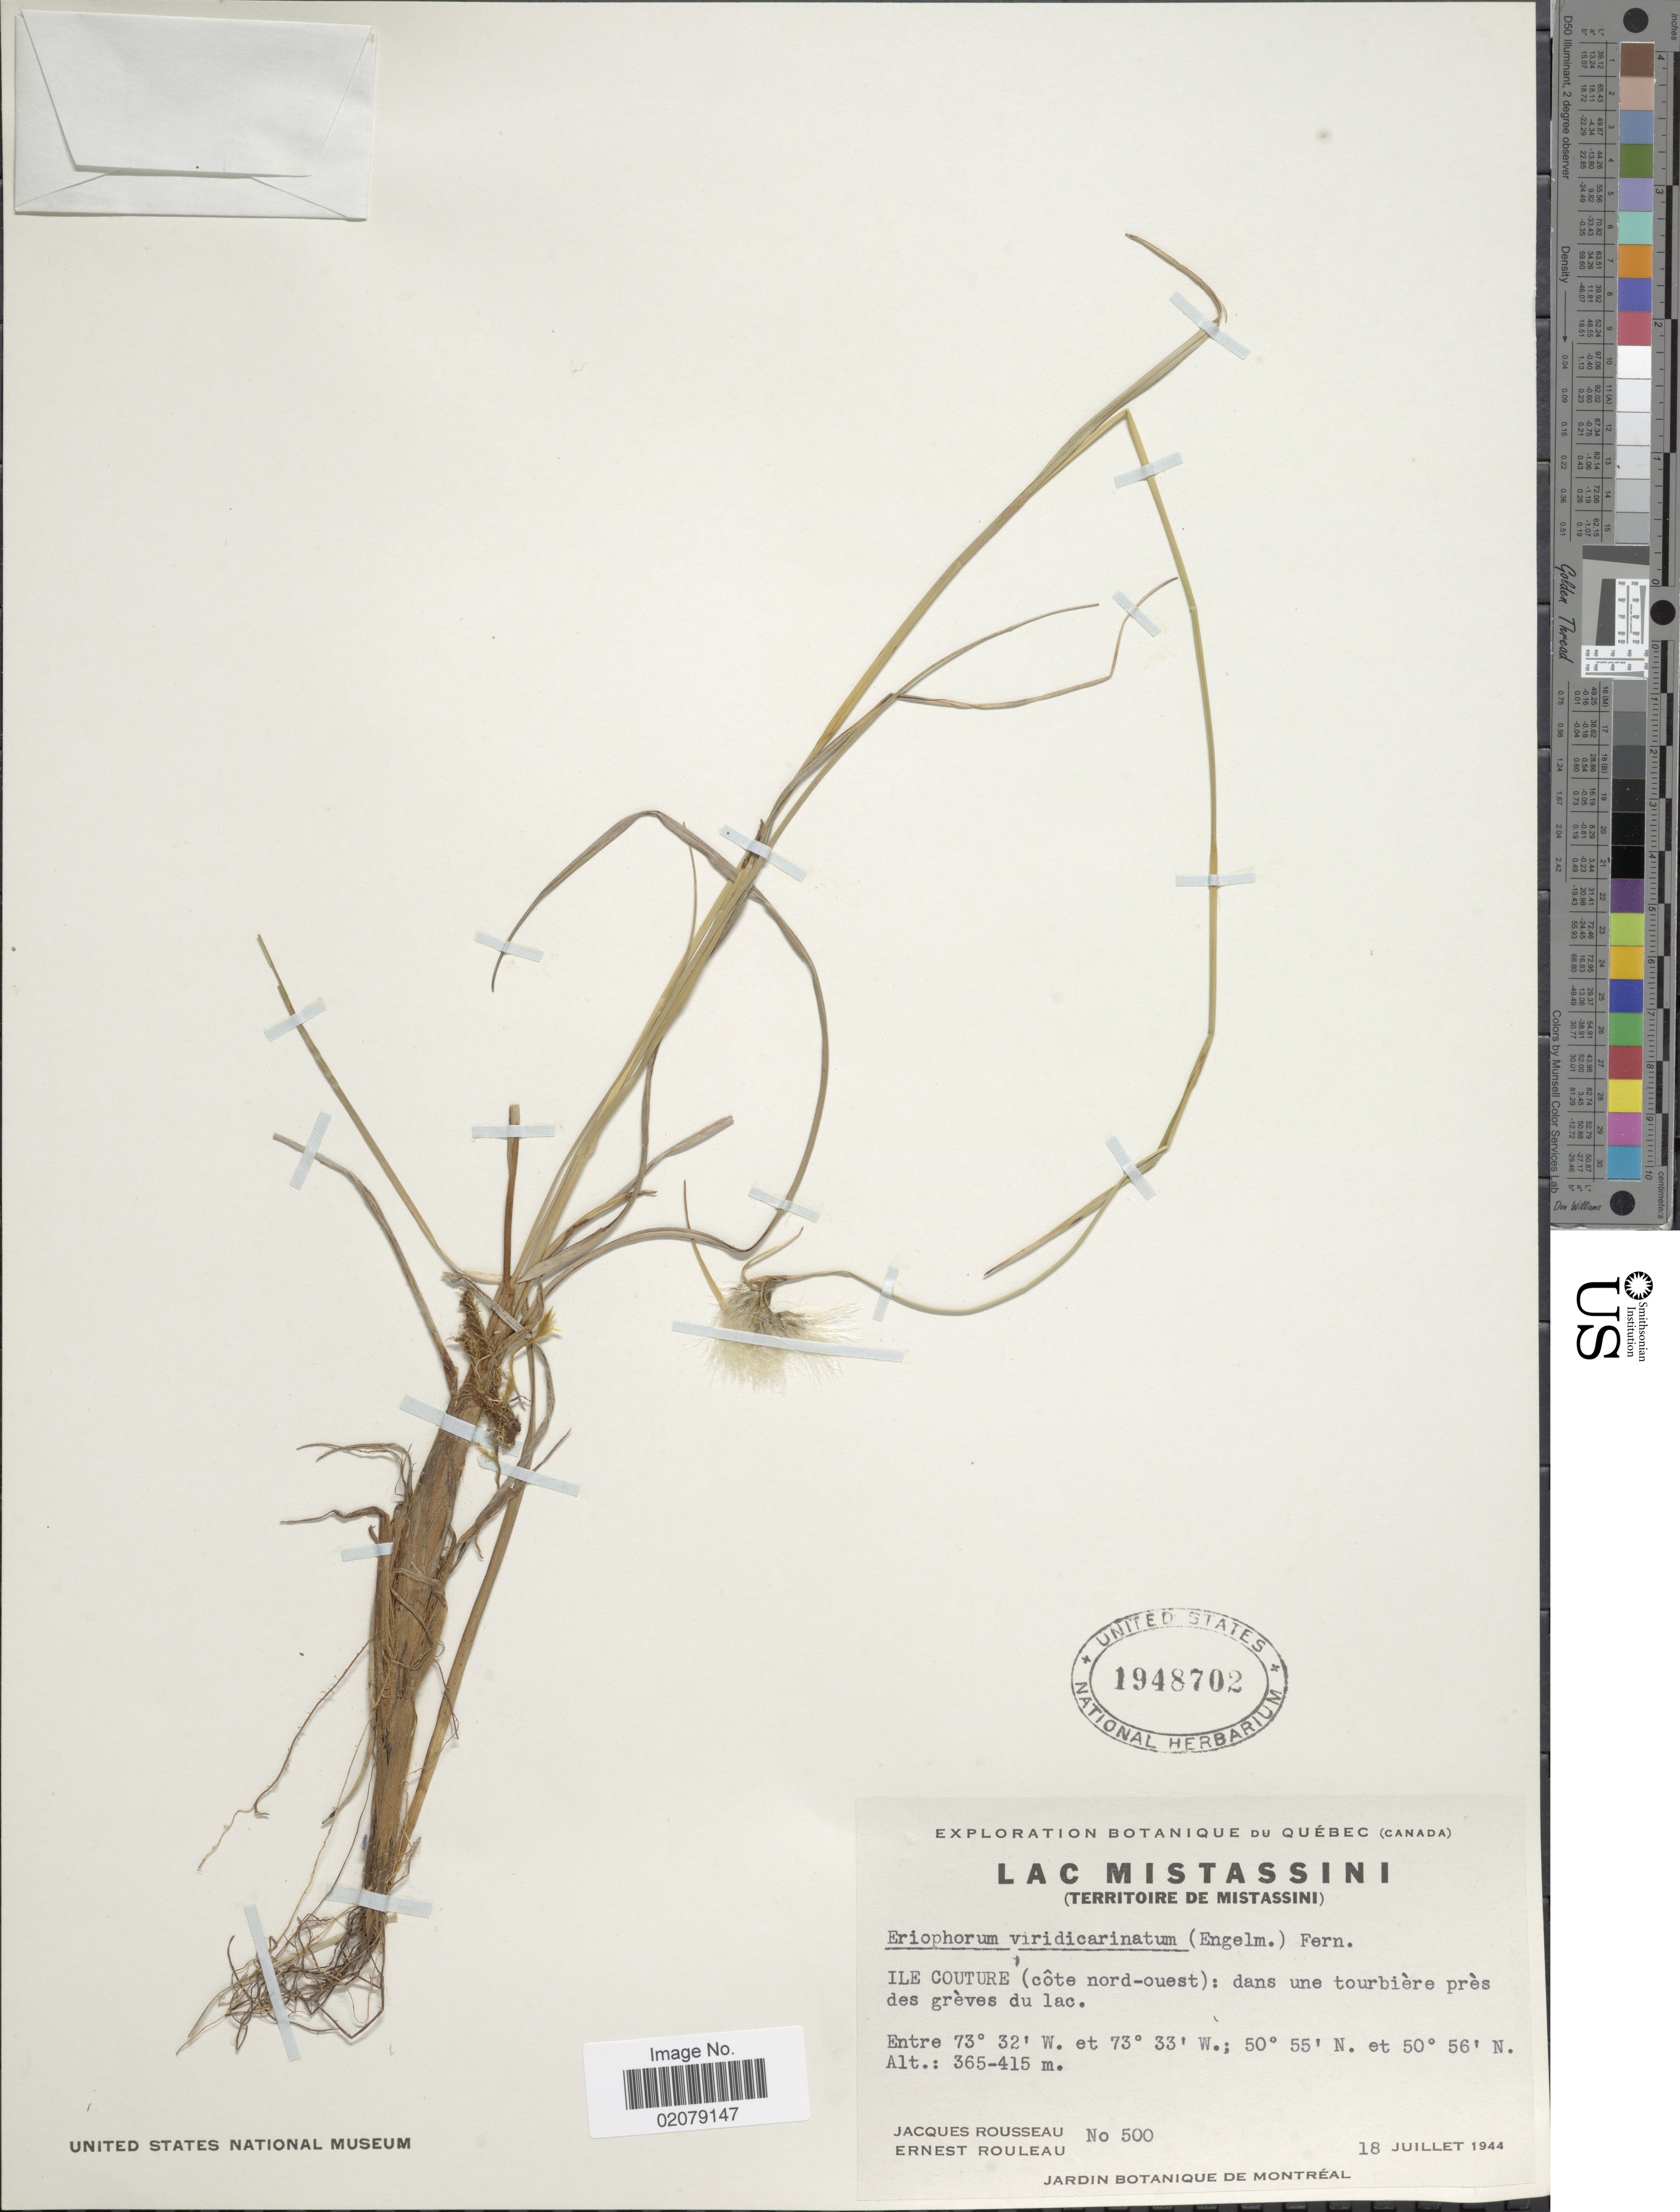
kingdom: Plantae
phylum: Tracheophyta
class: Liliopsida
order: Poales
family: Cyperaceae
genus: Eriophorum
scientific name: Eriophorum viridicarinatum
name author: (Englem.) Fernald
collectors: J. Rousseau & J. Rouleau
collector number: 500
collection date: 1944-07-18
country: Canada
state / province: Quebec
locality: Lac Mistassini (Territoire de Mistassini), Ile Couture (cote nord-ouest): dans une tourbiere pres des greves du lac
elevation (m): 365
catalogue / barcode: US 1948702